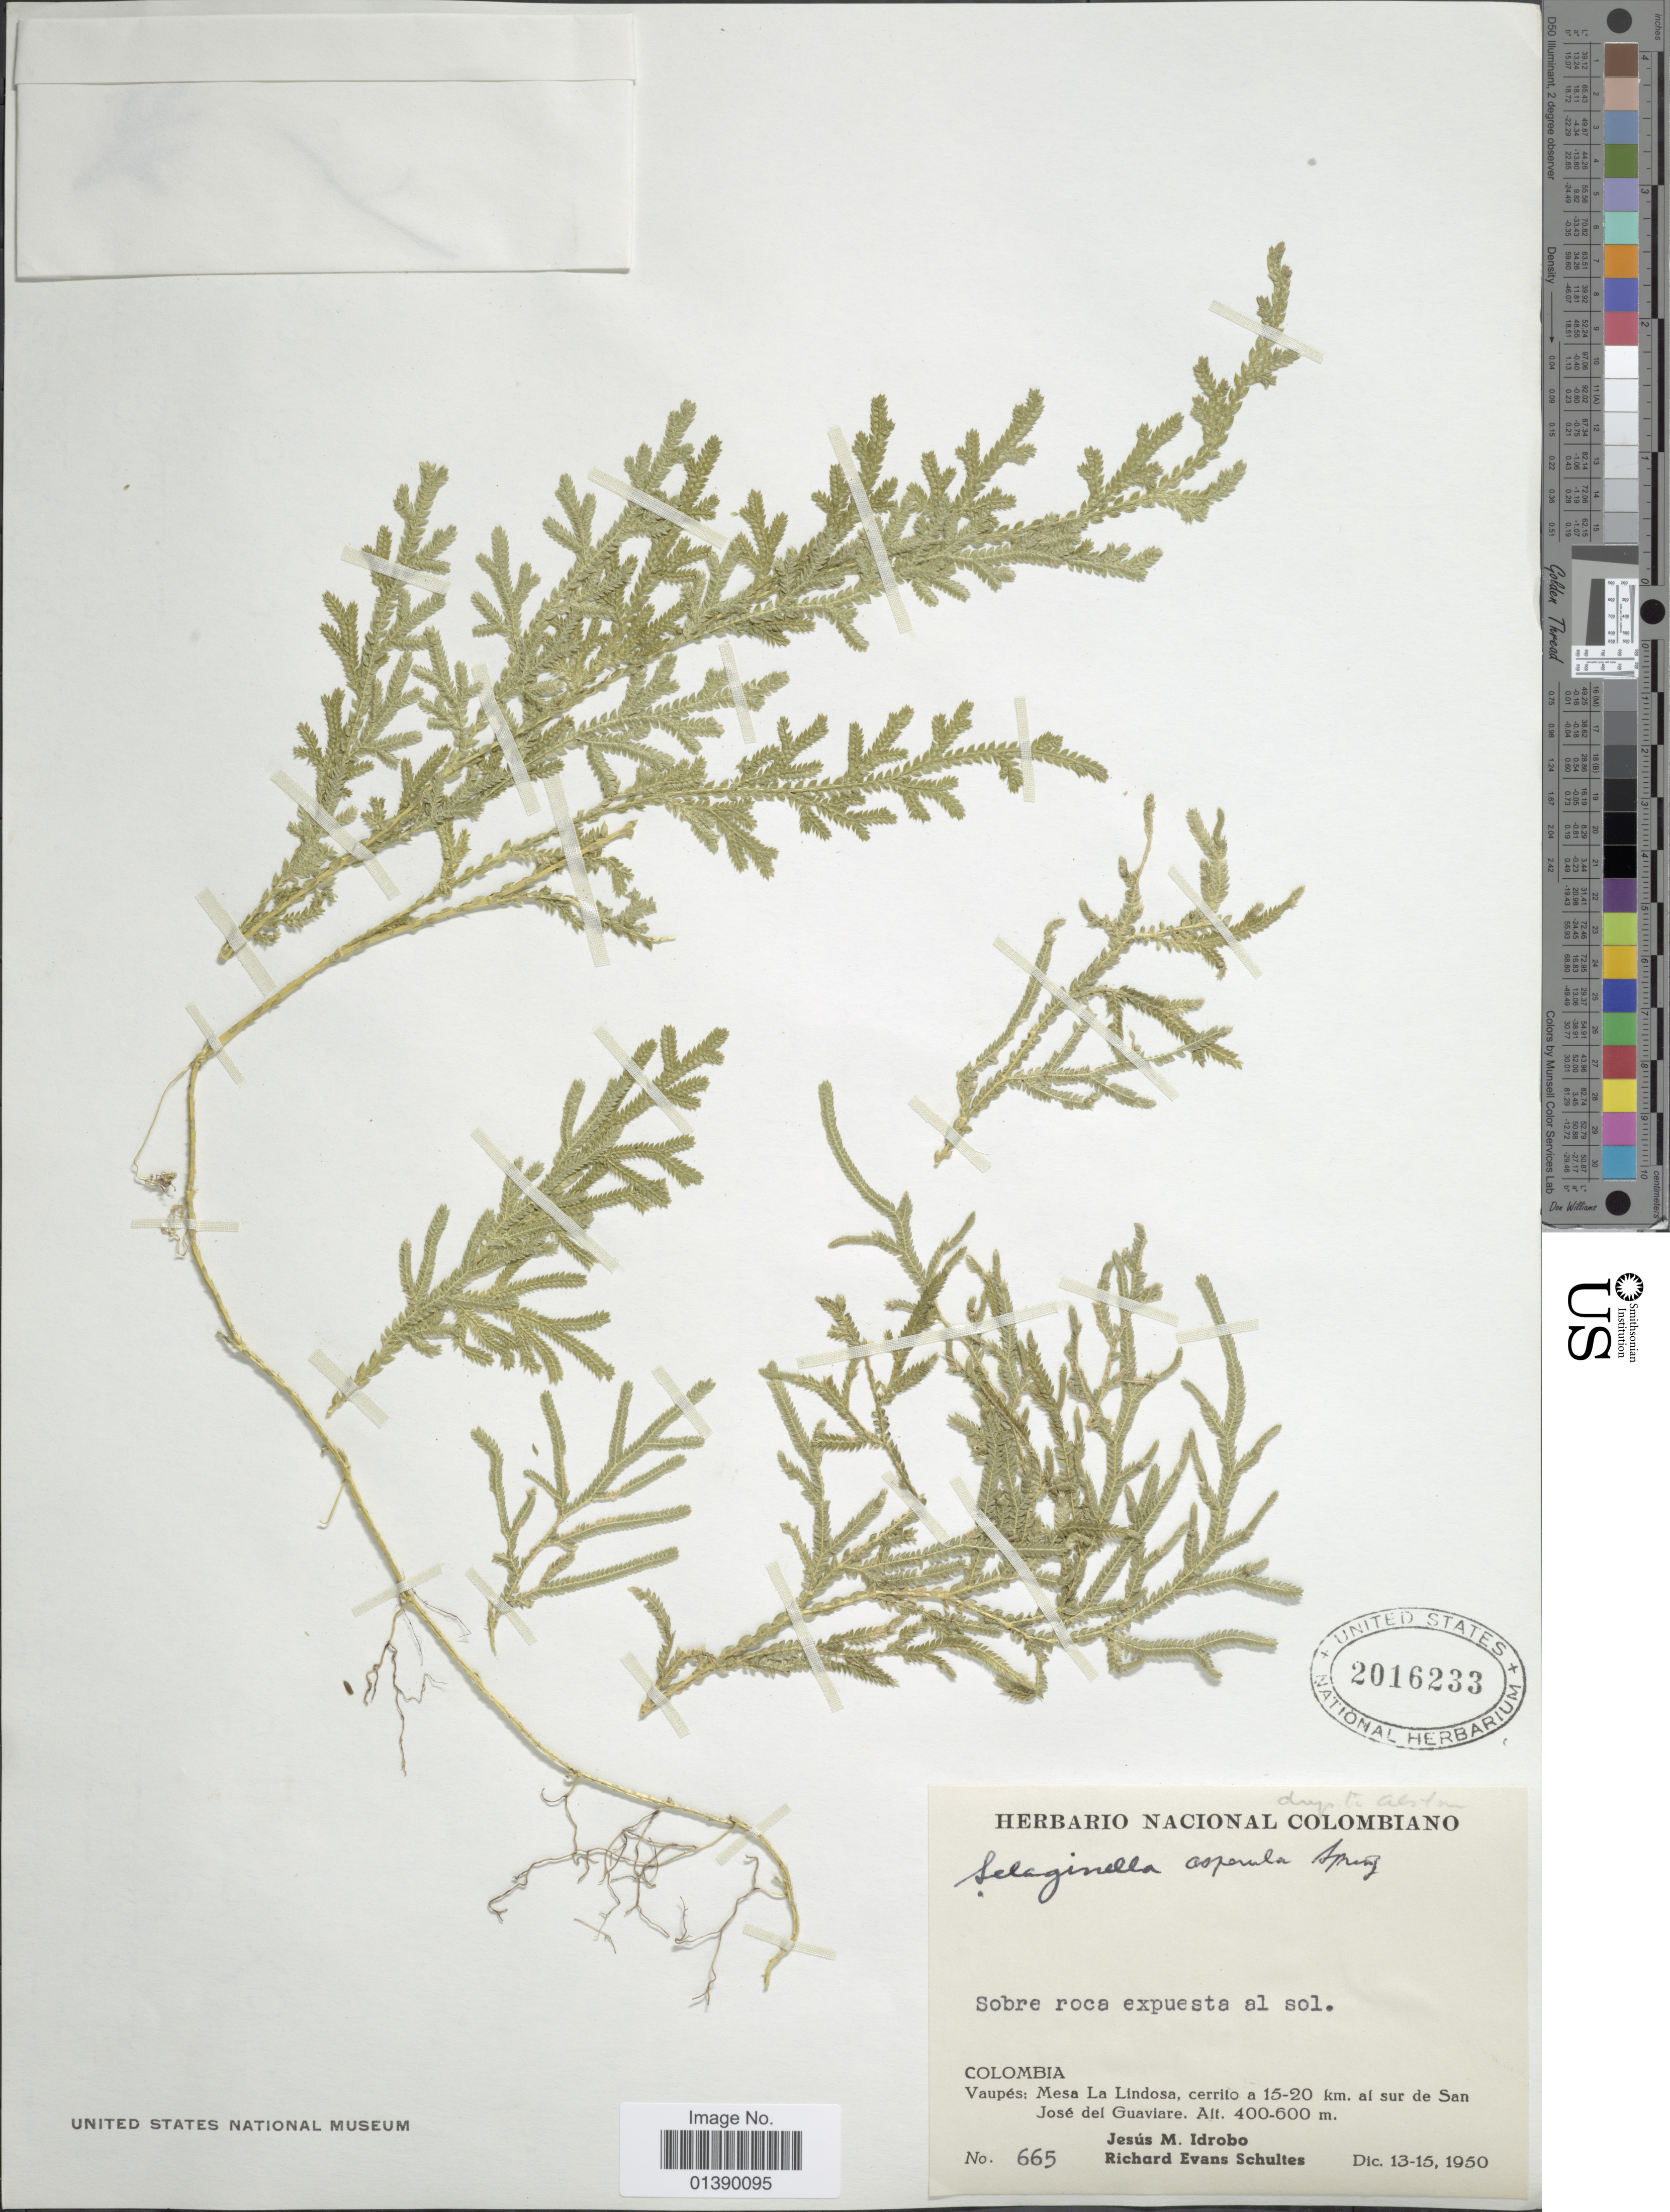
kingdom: Plantae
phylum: Tracheophyta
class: Lycopodiopsida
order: Selaginellales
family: Selaginellaceae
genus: Selaginella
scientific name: Selaginella asperula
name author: Spring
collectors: J. M. Idrobo & R. E. Schultes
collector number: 665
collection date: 1950-12-13/1950-12-15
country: Colombia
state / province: Vaupés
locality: Mesa La Lindosa, cerrito a 15-20 km al sur de San José Guaviare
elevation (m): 400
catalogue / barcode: US 2016233